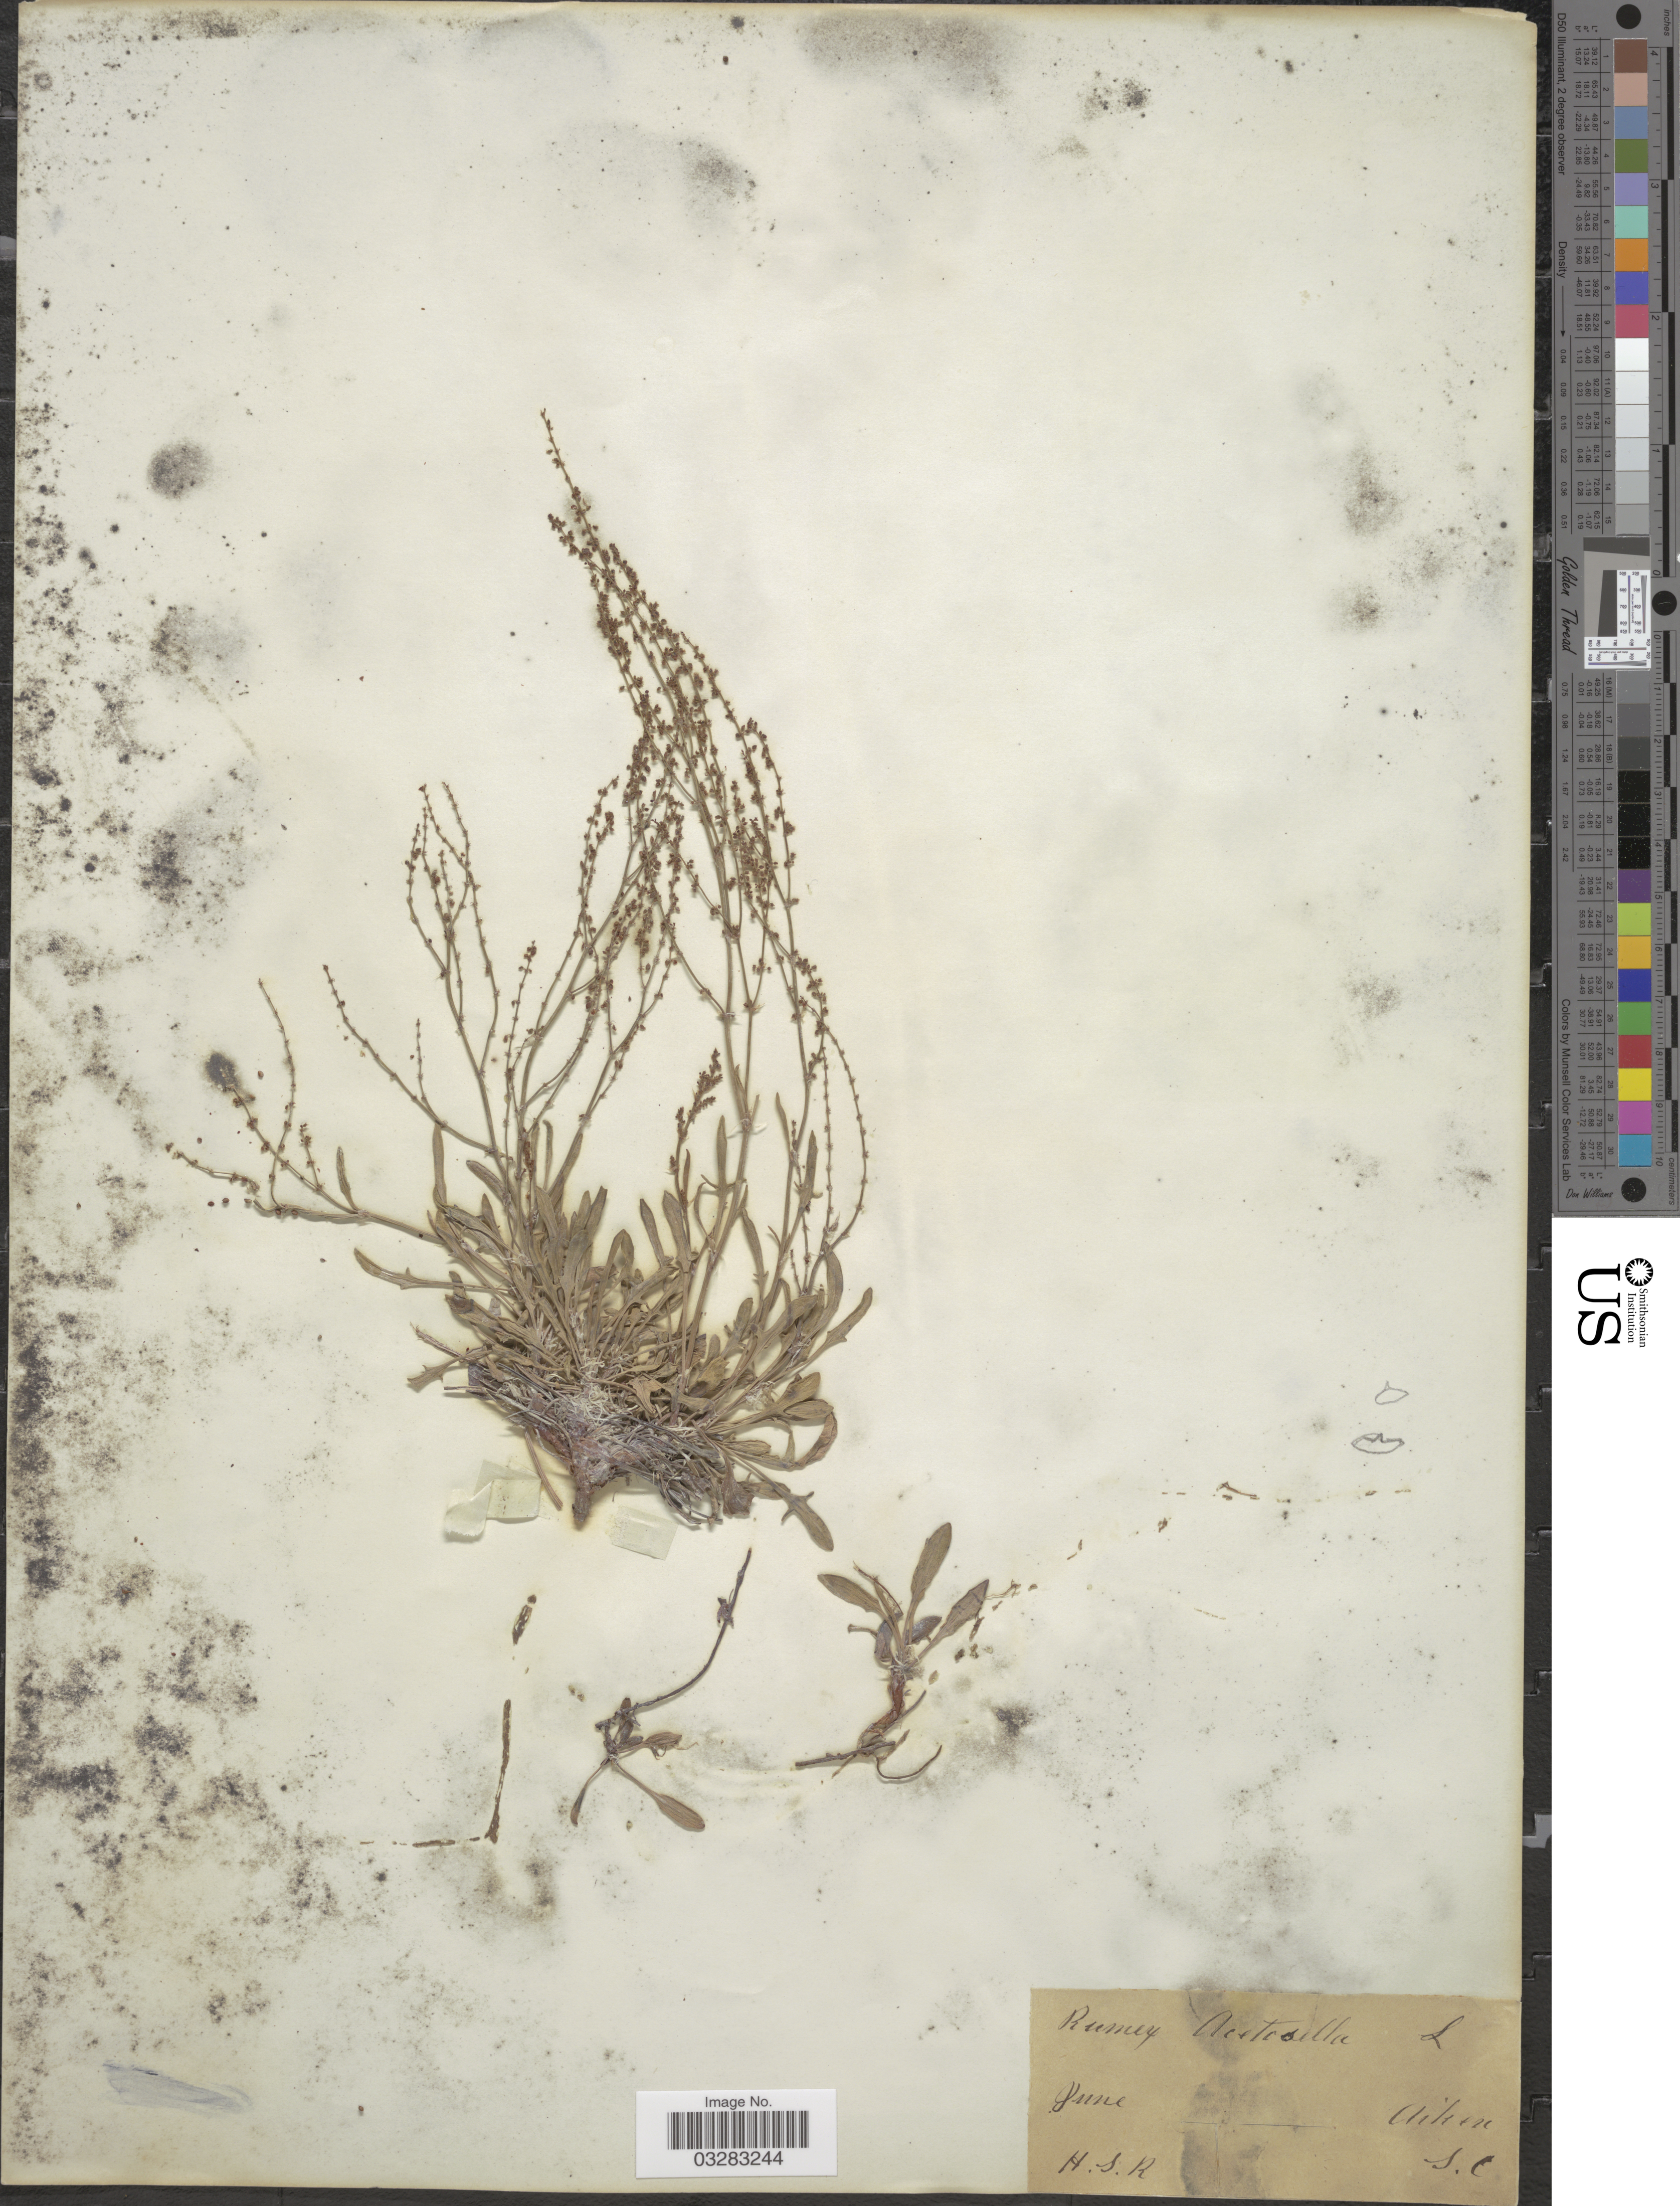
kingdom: Plantae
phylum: Tracheophyta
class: Magnoliopsida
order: Caryophyllales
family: Polygonaceae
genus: Rumex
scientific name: Rumex acetosella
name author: L.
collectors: H. S. R.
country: United States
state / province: South Carolina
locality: Aiken.